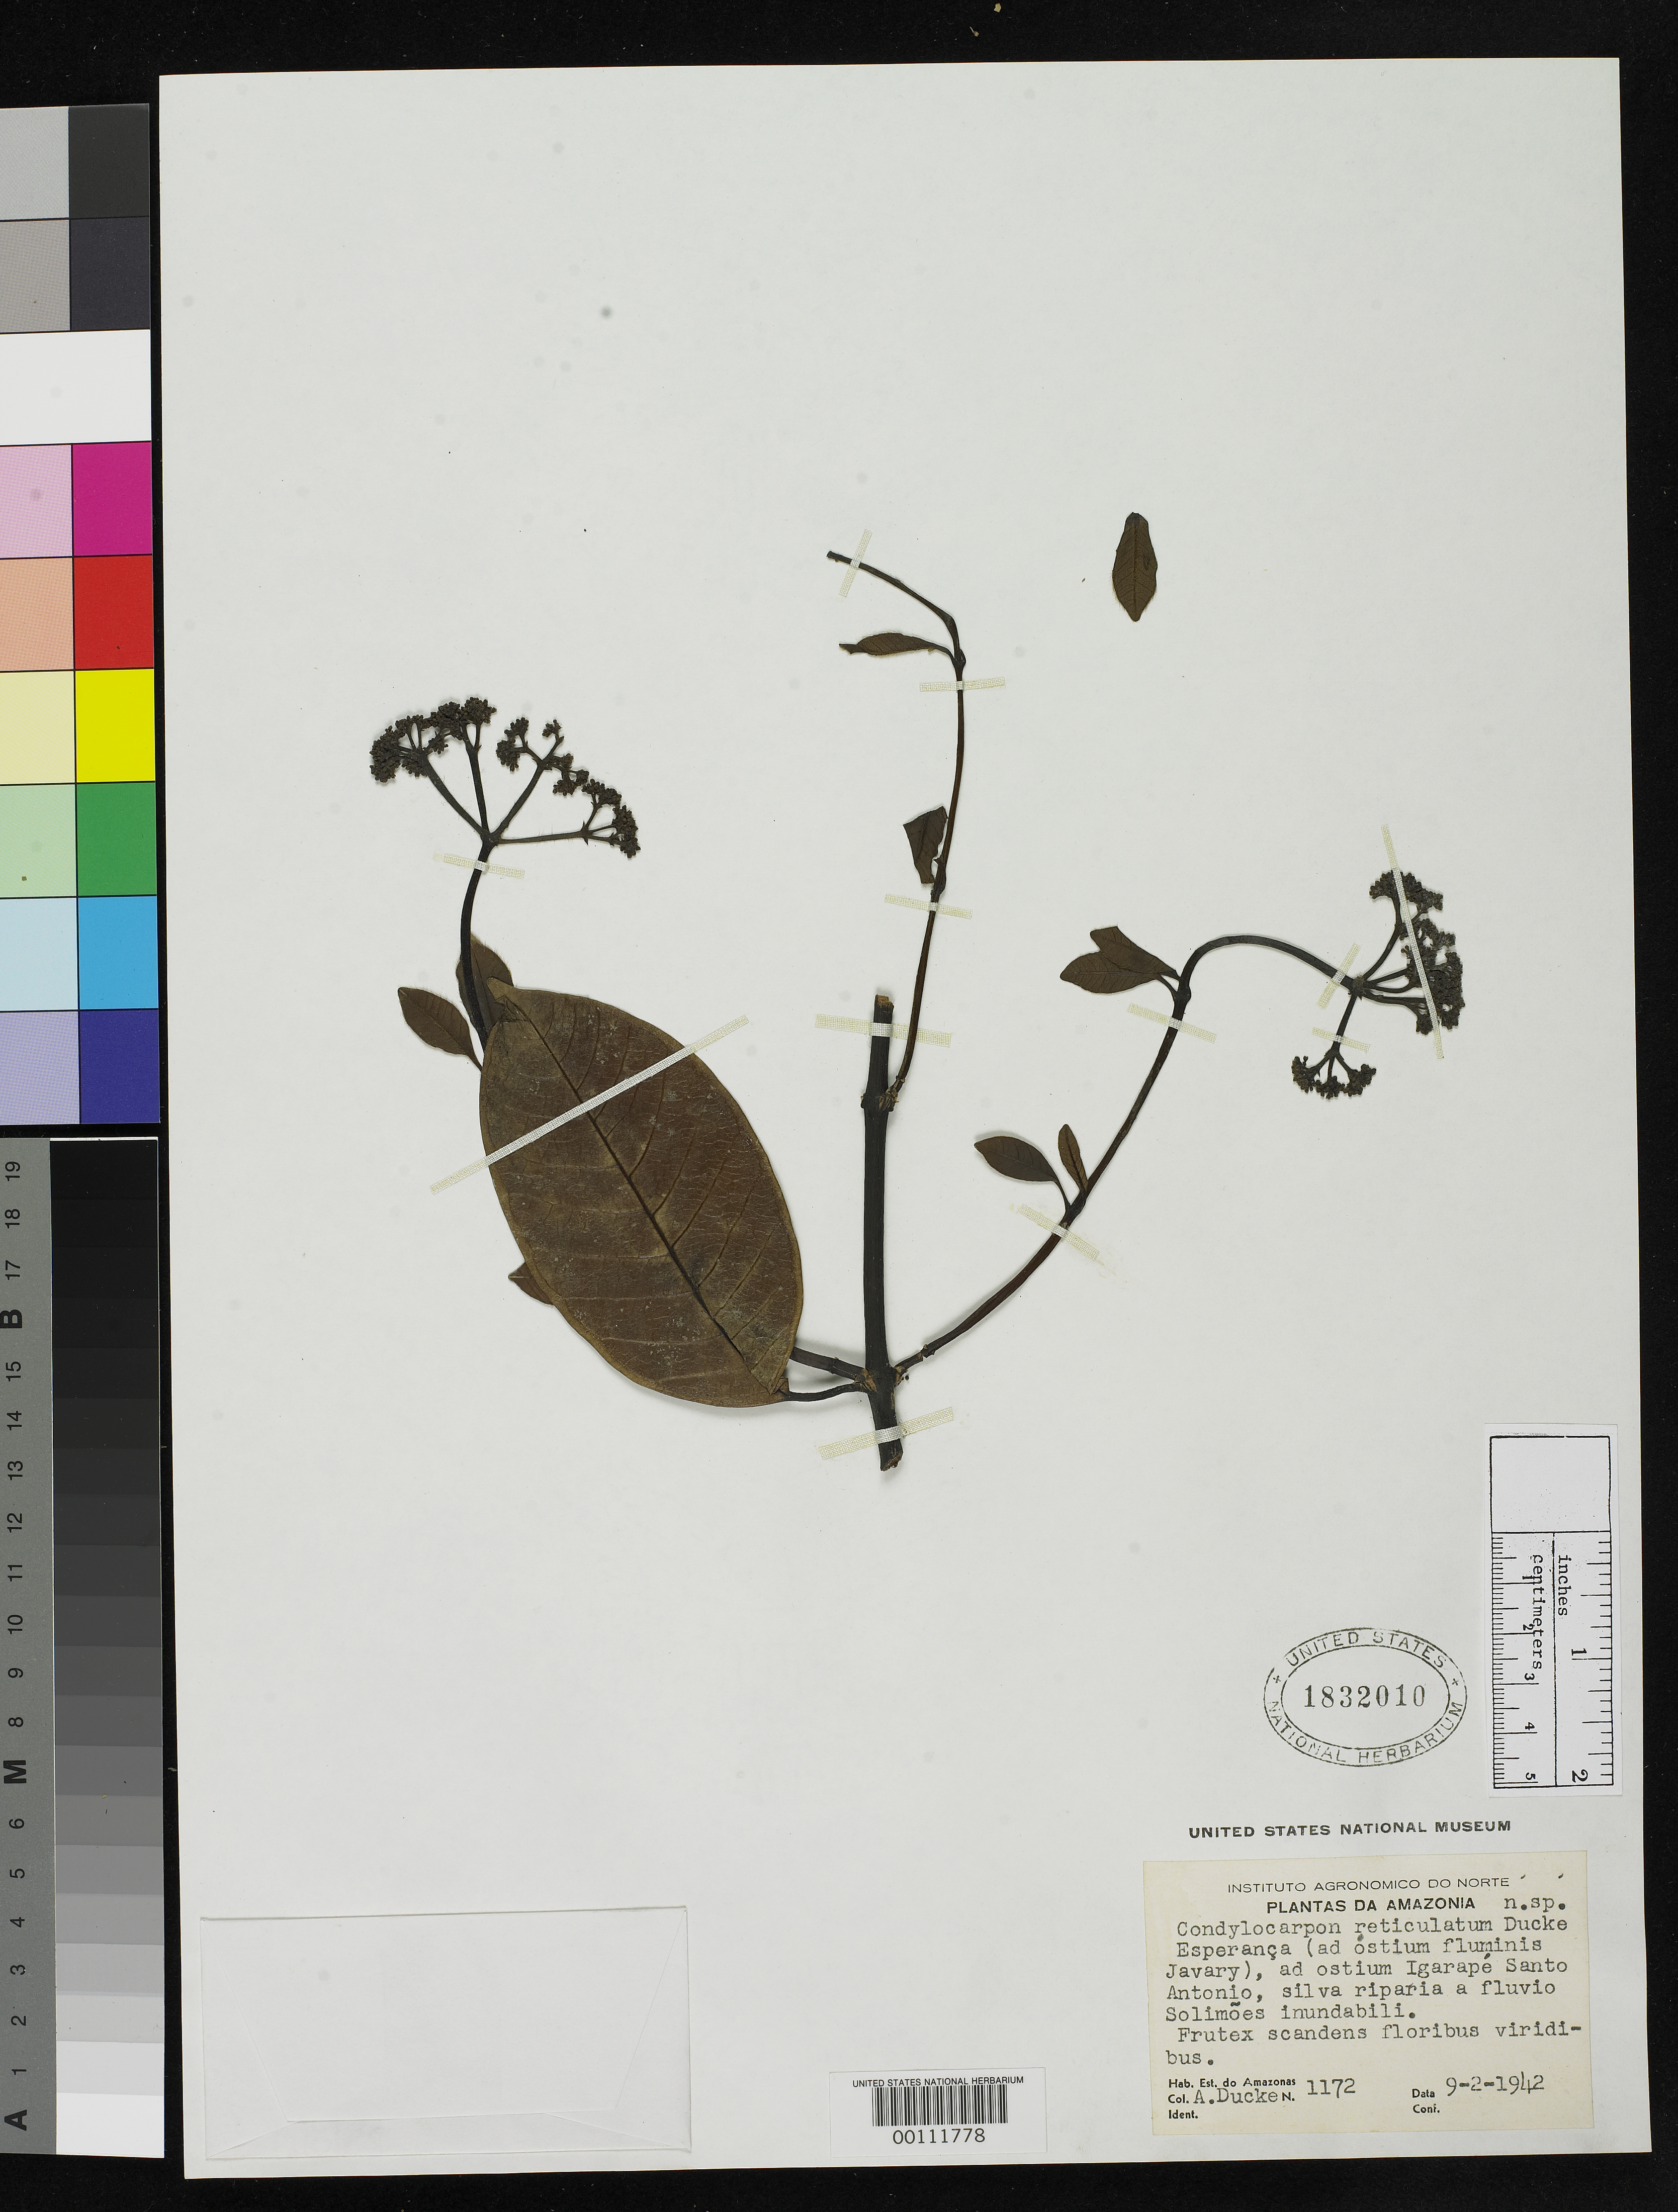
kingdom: Plantae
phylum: Tracheophyta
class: Magnoliopsida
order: Gentianales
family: Apocynaceae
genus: Condylocarpon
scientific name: Condylocarpon reticulatum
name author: Ducke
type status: Isotype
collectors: A. Ducke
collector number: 1172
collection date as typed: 09 Feb 1942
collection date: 1942-02-09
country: Brazil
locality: Igarape Santo Antonio, Solimoes.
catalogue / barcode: US 1832010